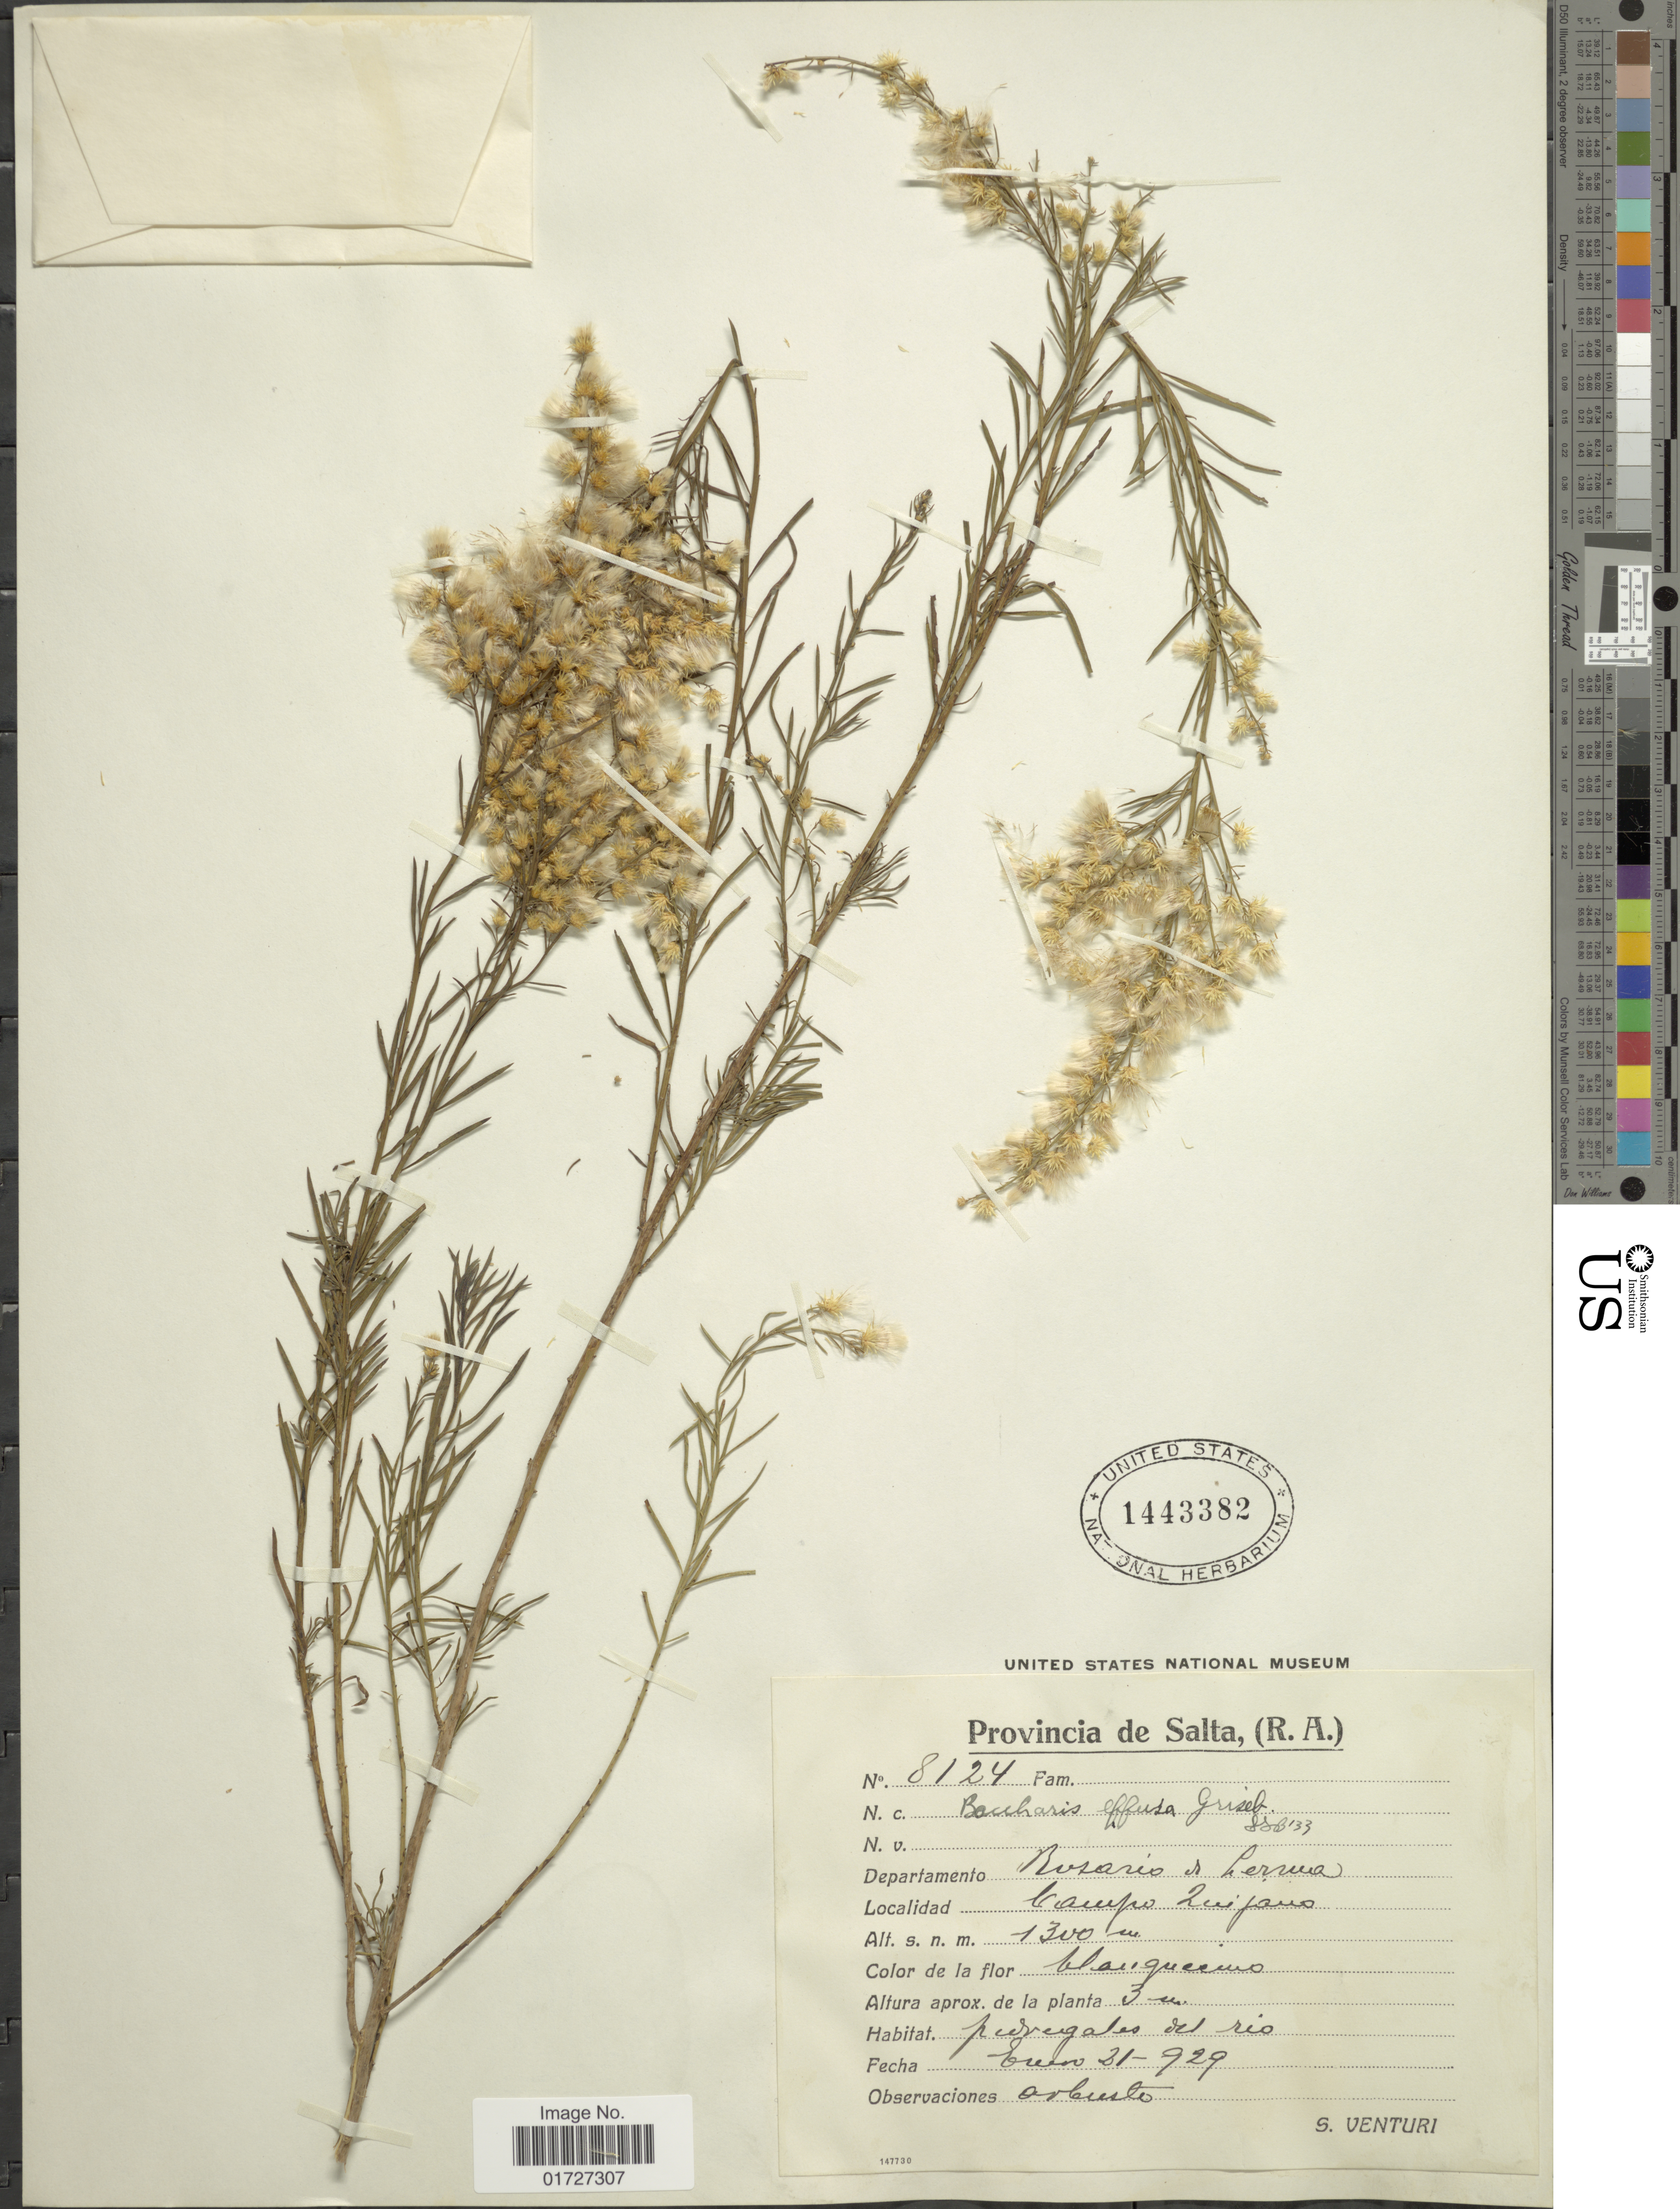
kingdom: Plantae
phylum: Tracheophyta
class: Magnoliopsida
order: Asterales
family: Asteraceae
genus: Baccharis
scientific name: Baccharis effusa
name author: Griseb.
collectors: S. Venturi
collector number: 8124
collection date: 1929-01-21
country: Argentina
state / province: Salta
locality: Departamento Rosario de Lerma, Campo Quijano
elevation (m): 1300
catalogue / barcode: US 1443382